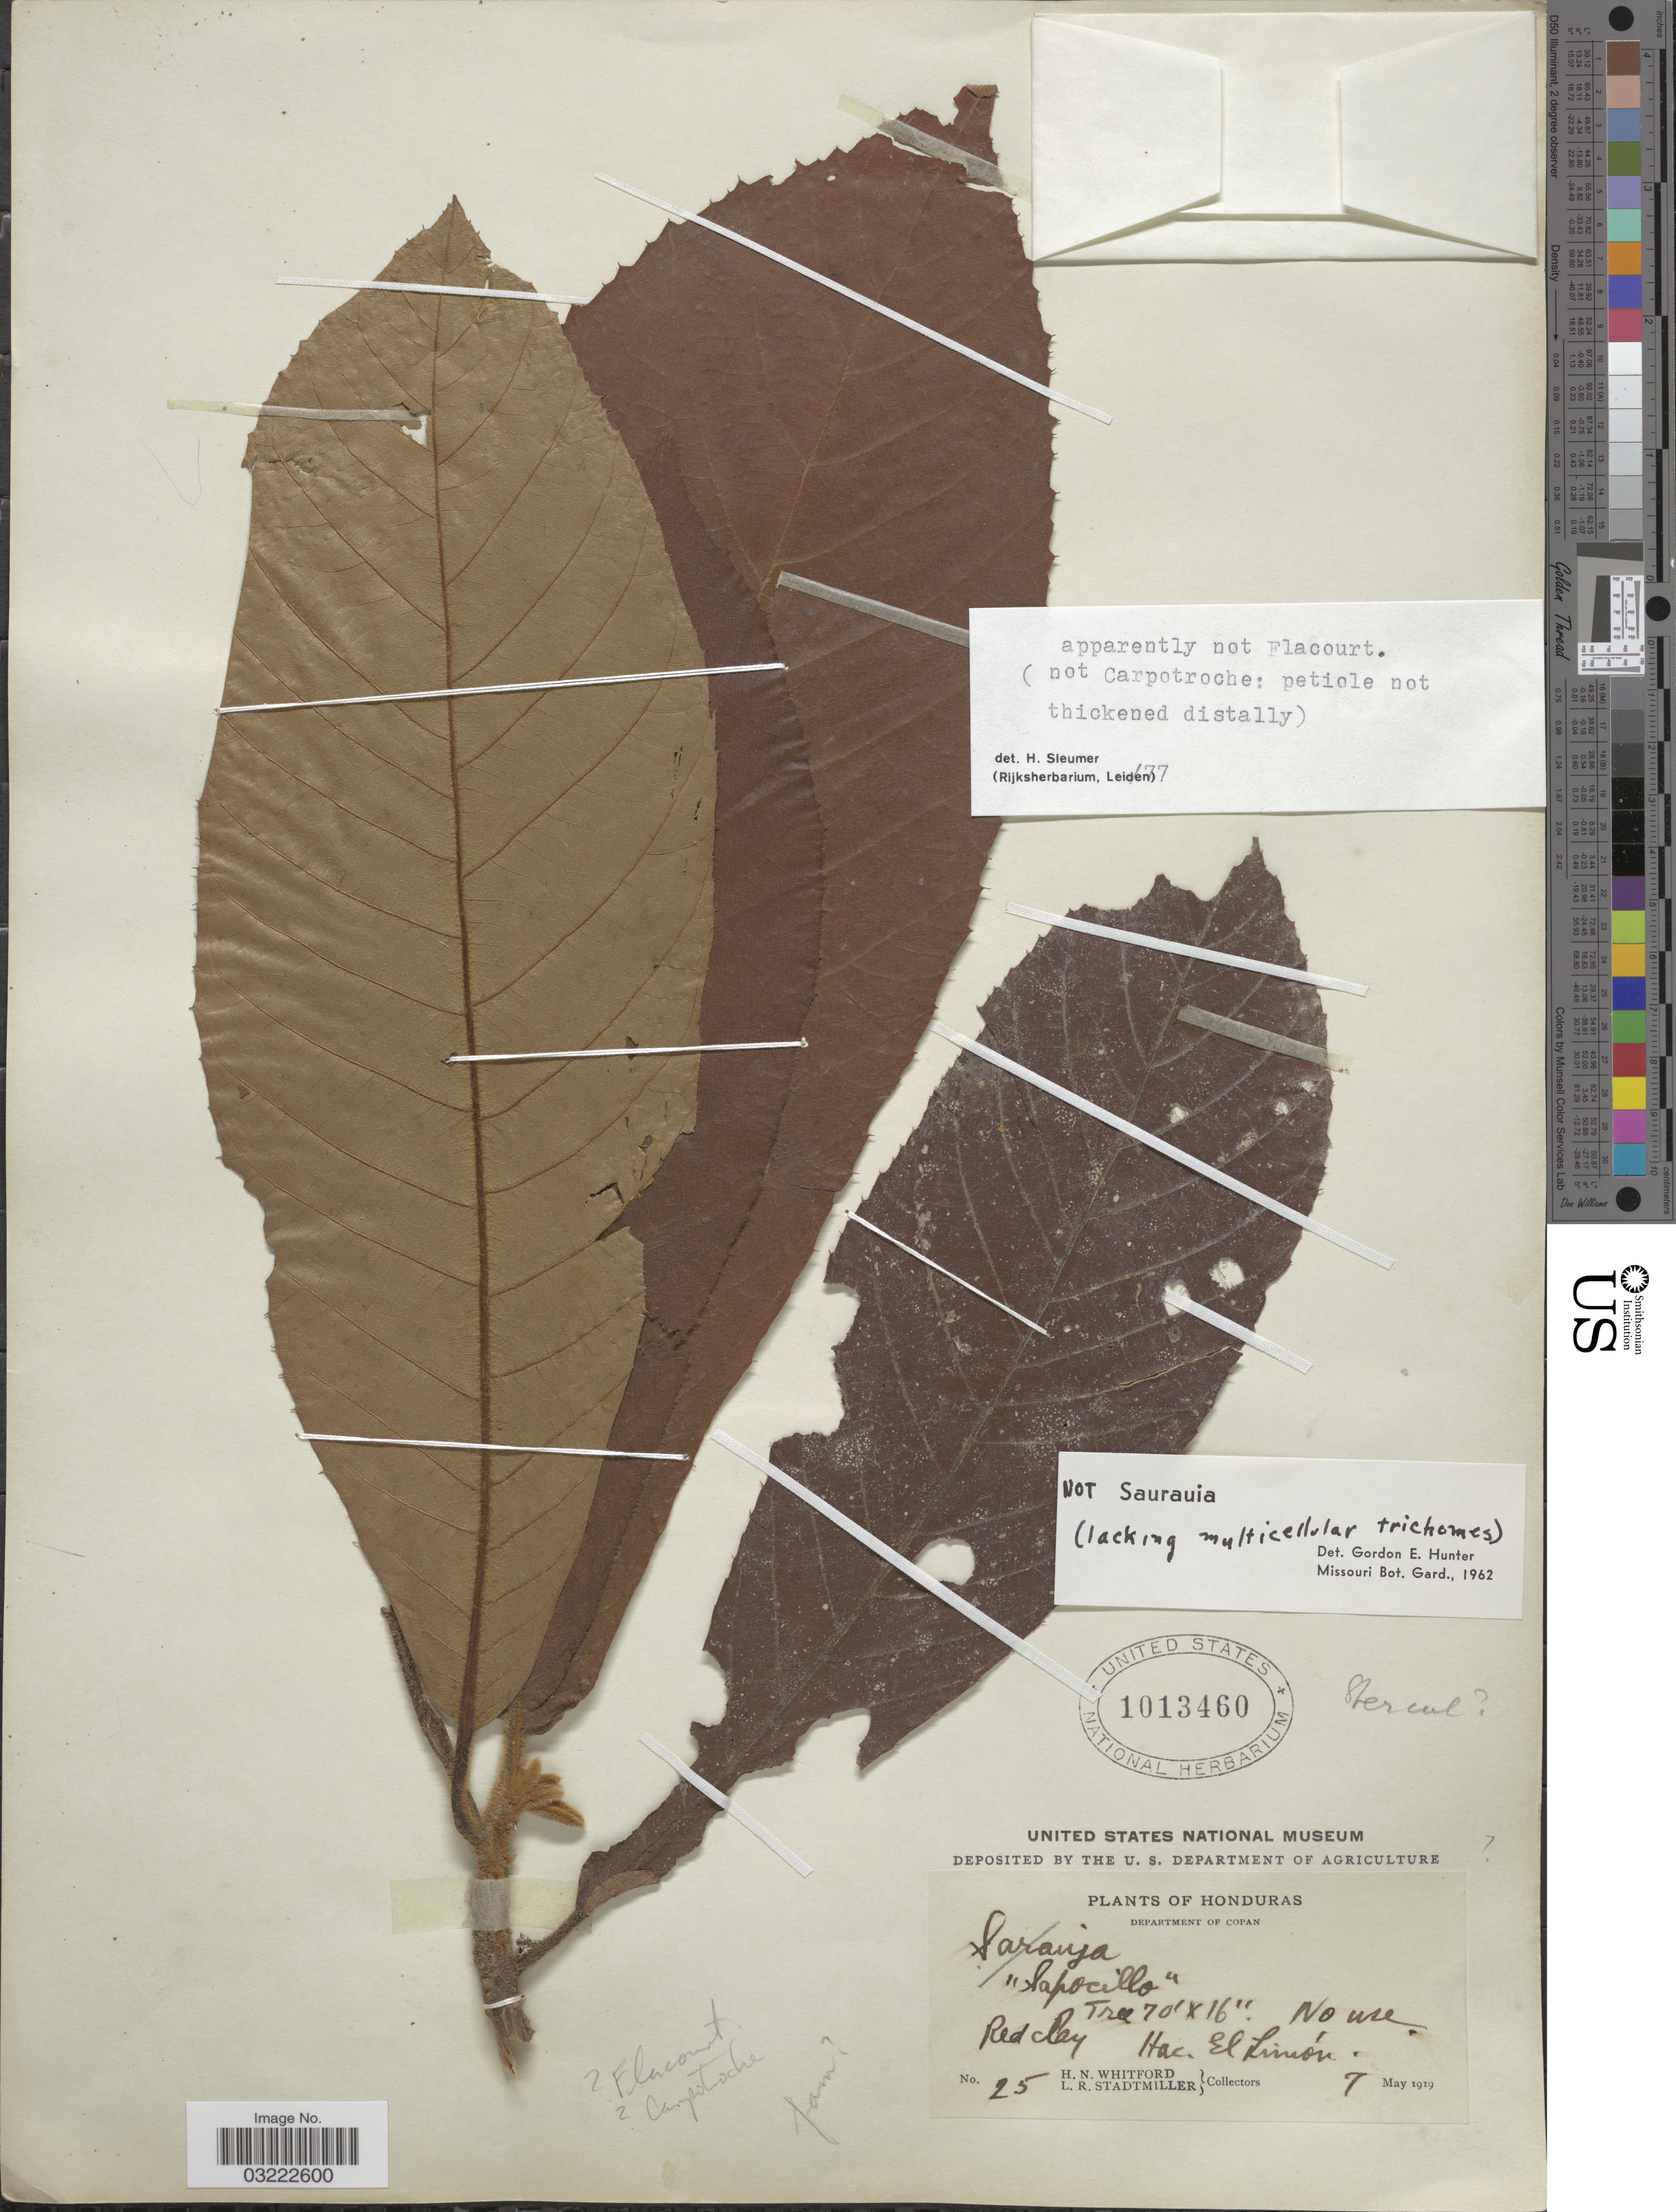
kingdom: Plantae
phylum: Tracheophyta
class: Magnoliopsida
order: Ericales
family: Clethraceae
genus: Clethra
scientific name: Clethra sp.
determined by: Londoño-Echeverri, Y.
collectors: H. N. Whitford & L. Stadtmiller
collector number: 25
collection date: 1919-05-07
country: Honduras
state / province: Copán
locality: Department of Copan, Hac. El Limón.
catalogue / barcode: US 1013460